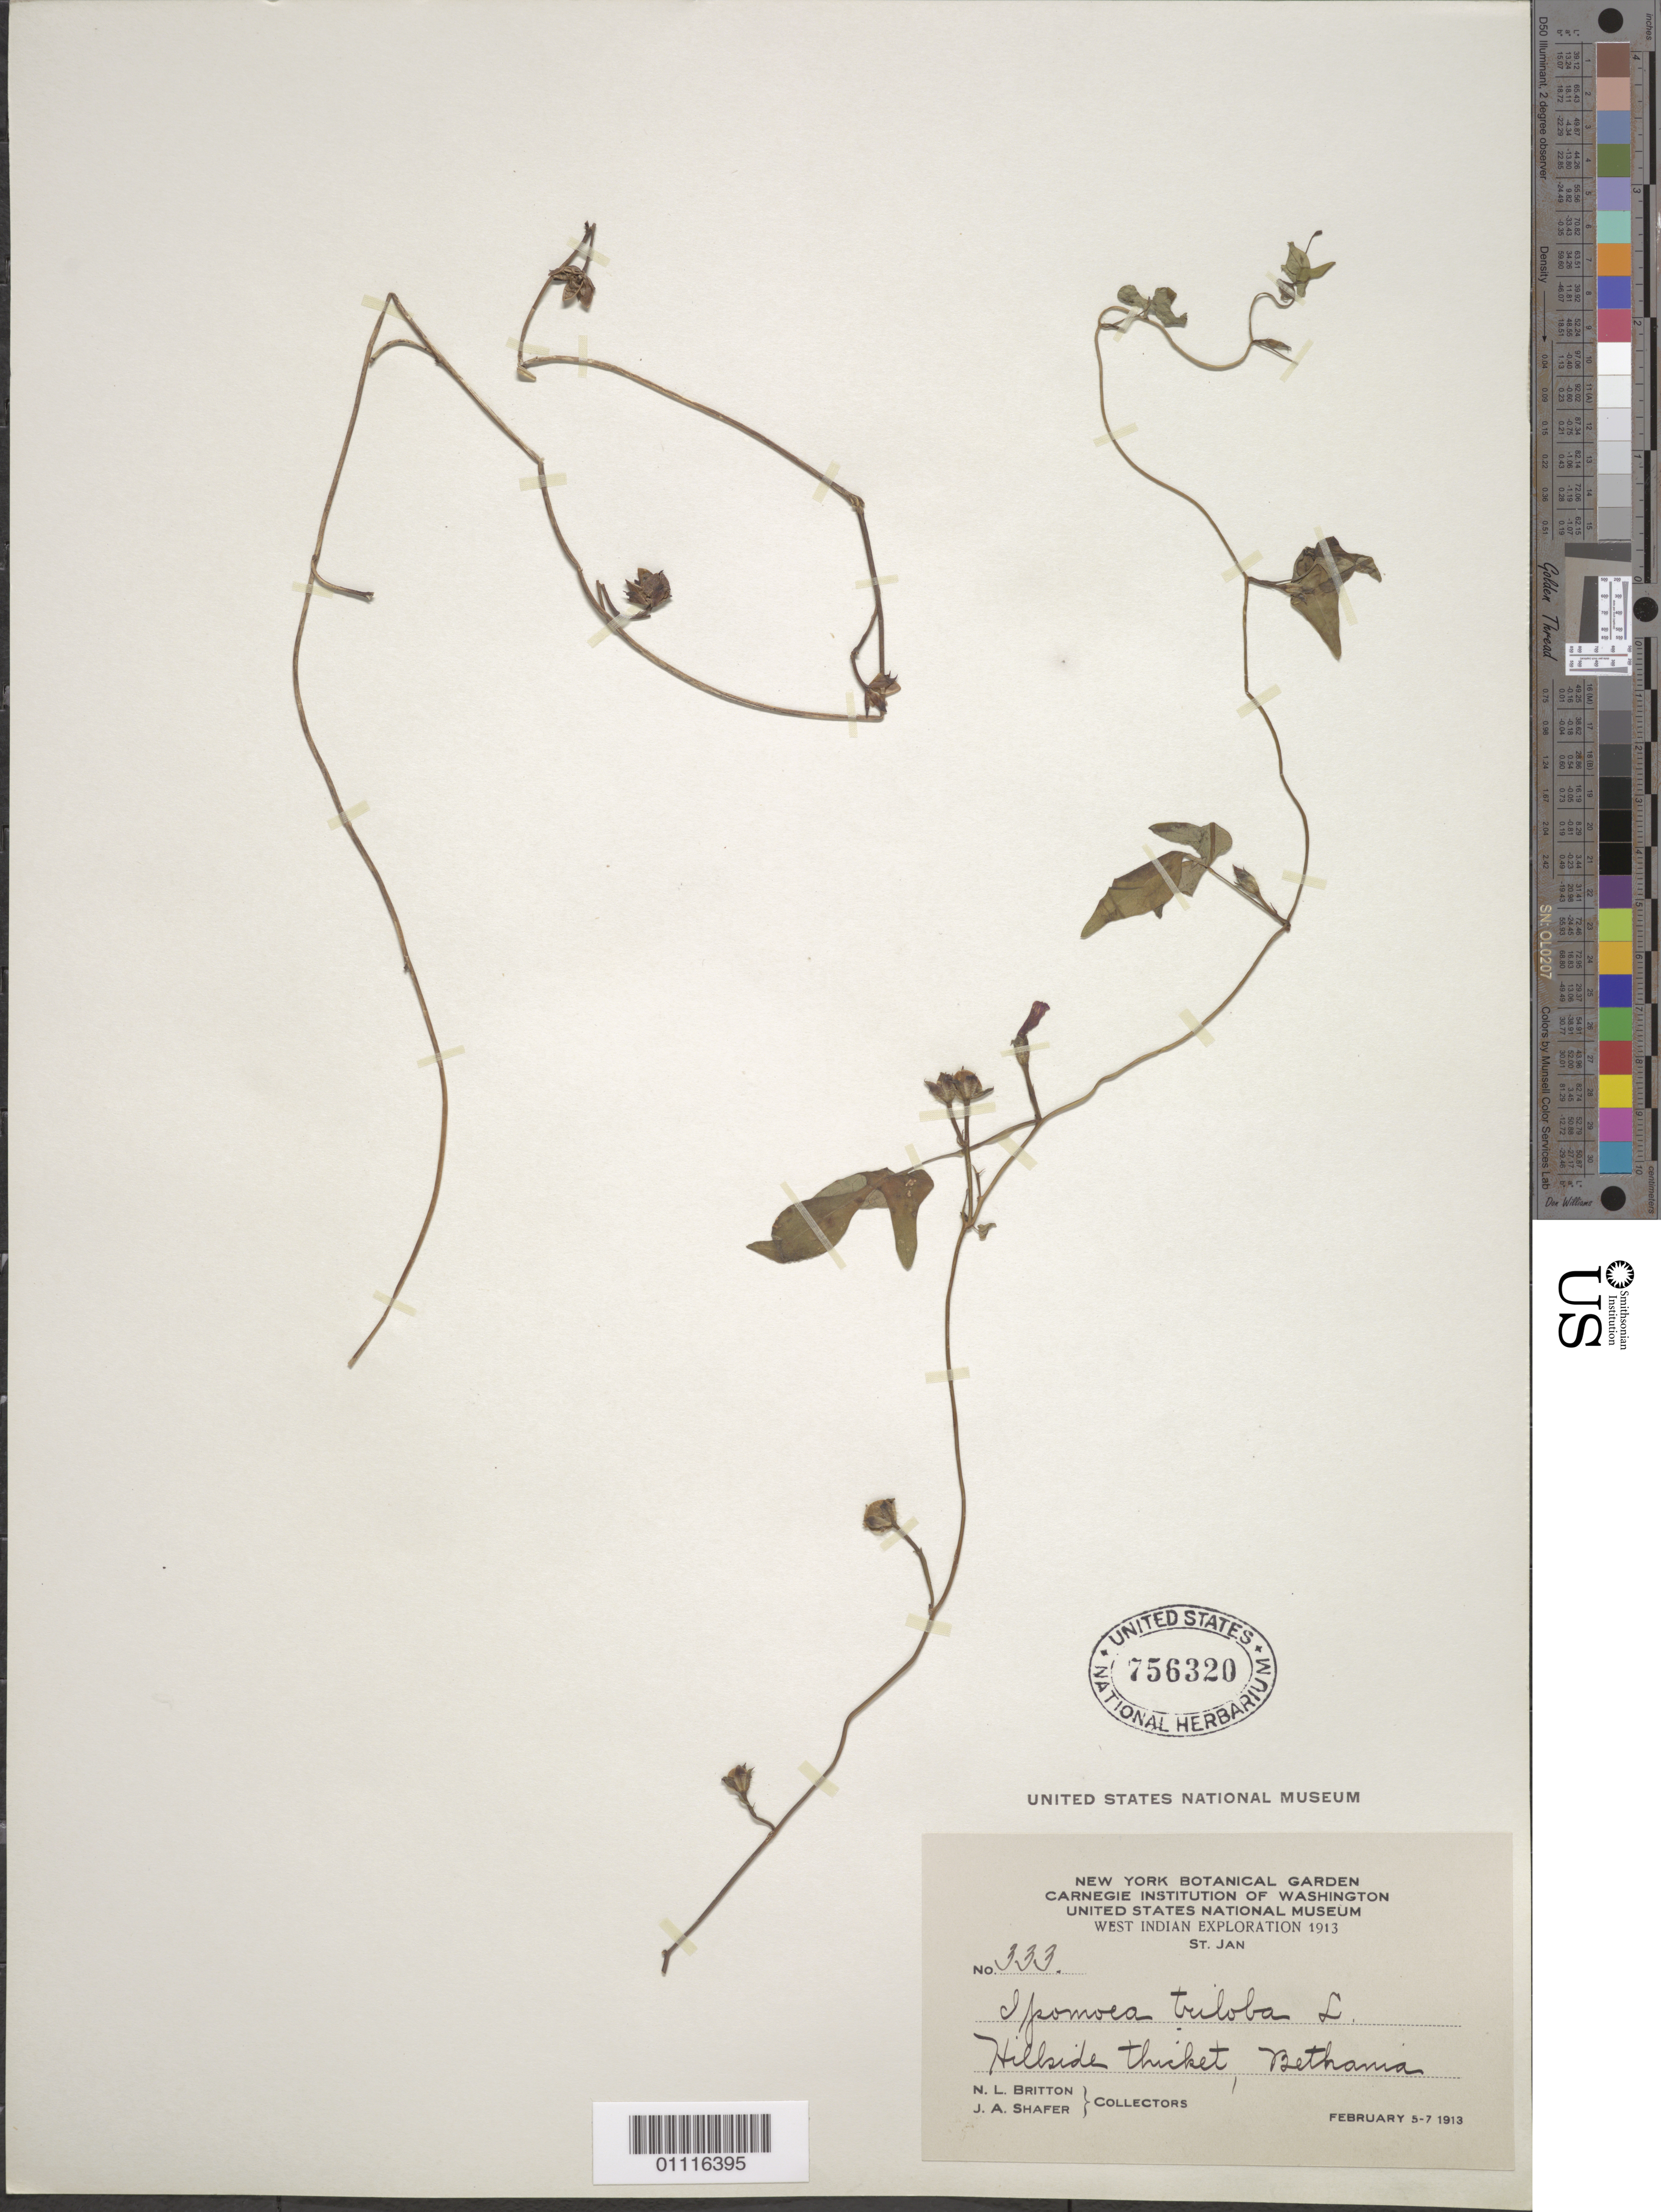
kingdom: Plantae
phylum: Tracheophyta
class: Magnoliopsida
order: Solanales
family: Convolvulaceae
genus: Ipomoea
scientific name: Ipomoea triloba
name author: L.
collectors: N. Britton & J. A. Shafer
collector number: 333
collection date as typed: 05 Feb 1913 to 07 Feb 1913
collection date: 1913-02-05/1913-02-07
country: U.S. Virgin Islands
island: St. John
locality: St. Jan. Hillside thicket, Bethama.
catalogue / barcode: US 756320